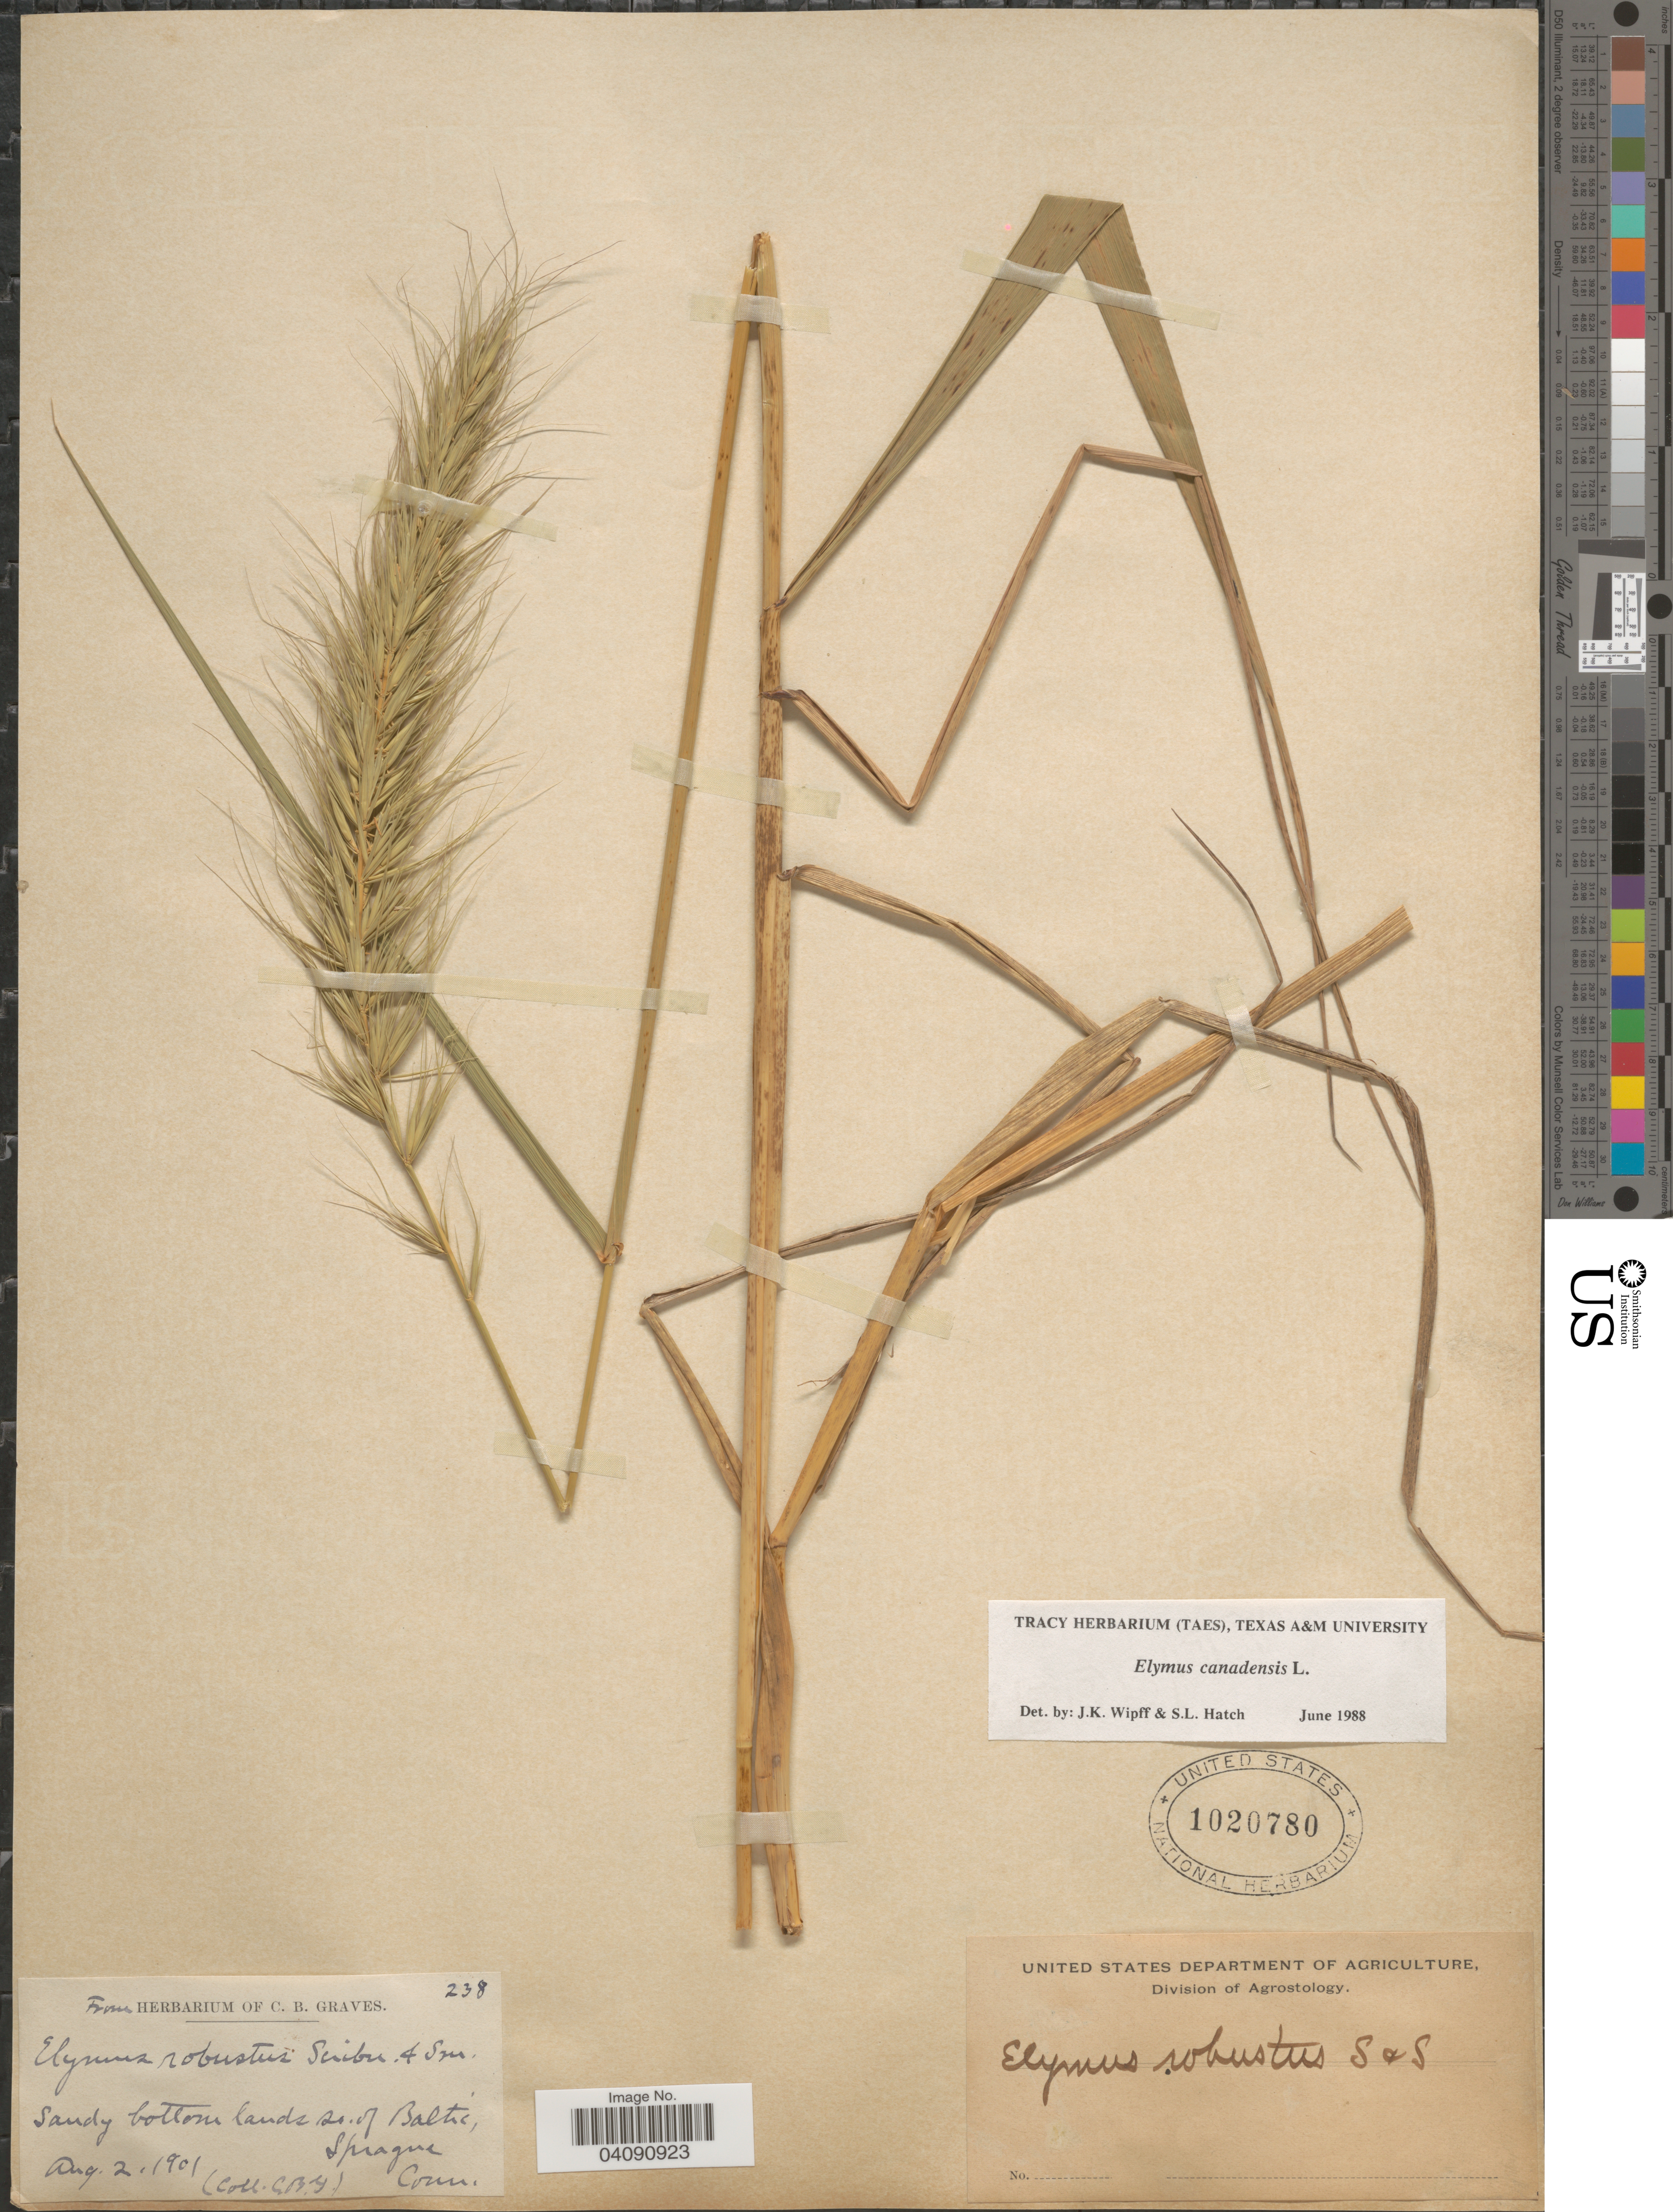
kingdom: Plantae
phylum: Tracheophyta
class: Liliopsida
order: Poales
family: Poaceae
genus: Elymus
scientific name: Elymus canadensis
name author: L.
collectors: C. Graves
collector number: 238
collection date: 1901-08-02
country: United States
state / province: Connecticut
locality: Sandy bottom lands so. of Baltic, Sprague.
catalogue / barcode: US 1020780